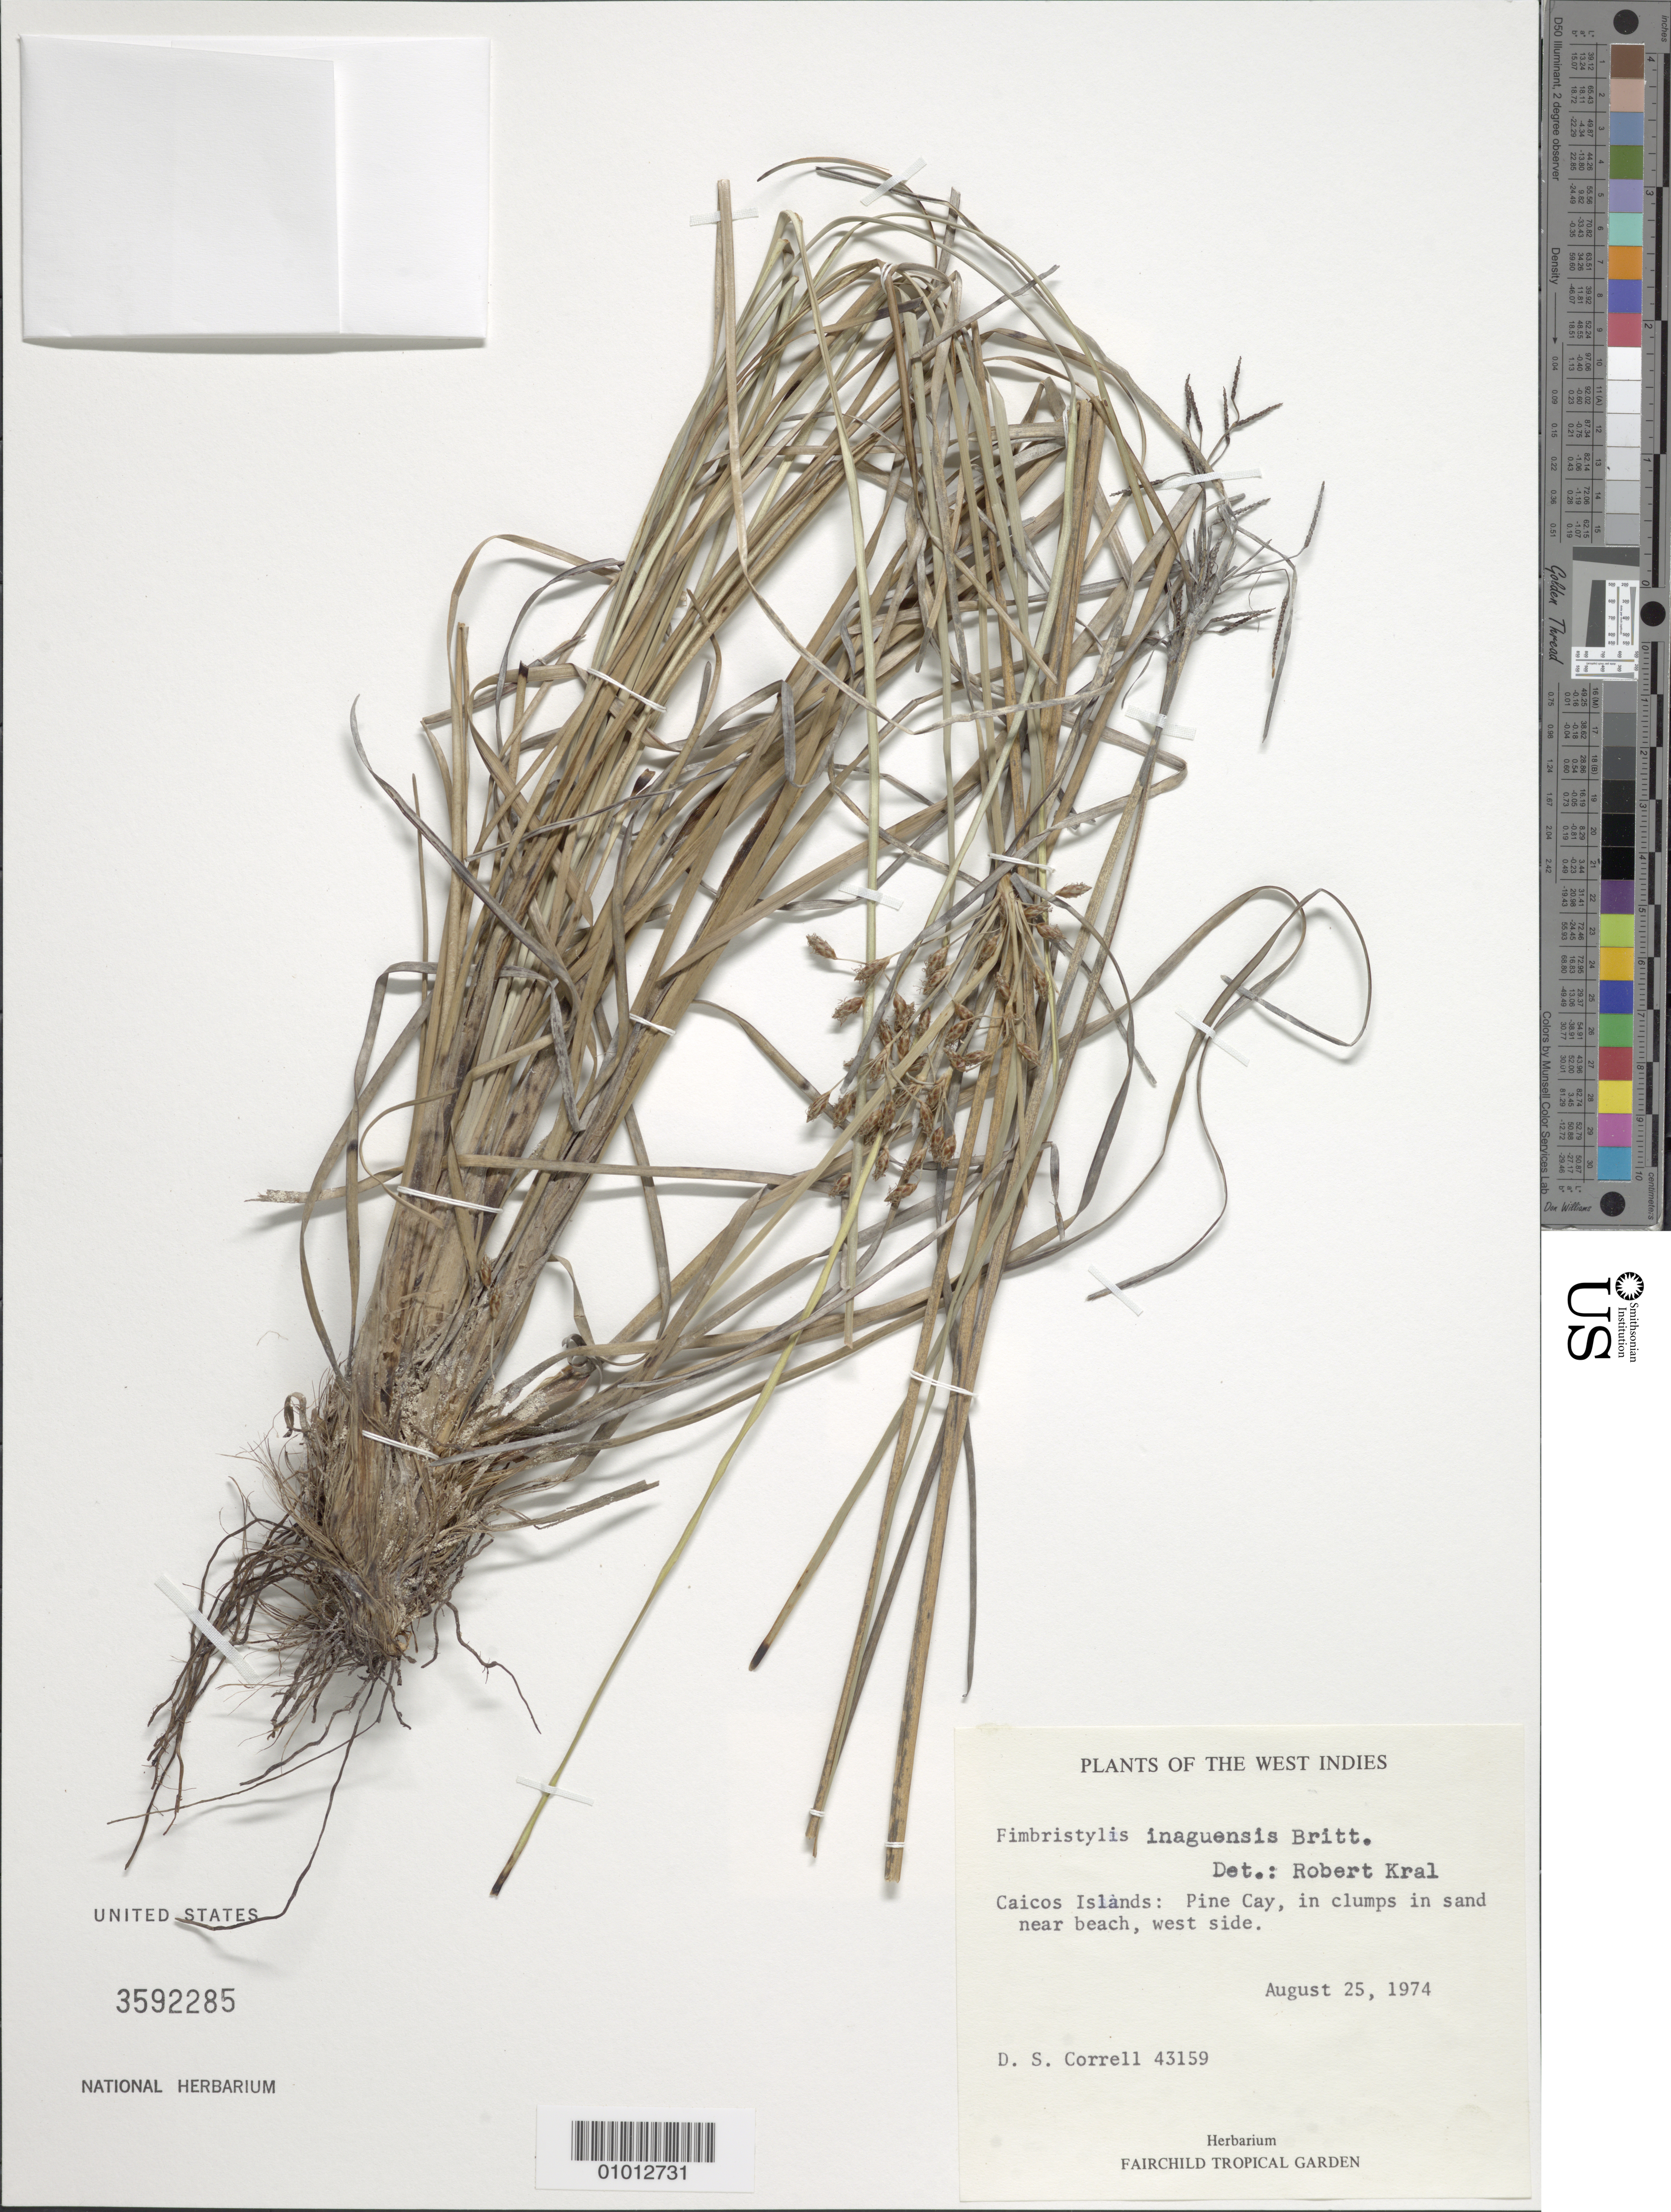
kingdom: Plantae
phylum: Tracheophyta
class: Liliopsida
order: Poales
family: Cyperaceae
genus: Fimbristylis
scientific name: Fimbristylis inaguensis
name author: Britton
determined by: Kral, Robert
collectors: D. S. Correll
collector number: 43159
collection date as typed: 25 Aug 1974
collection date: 1974-08-25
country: Turks and Caicos Islands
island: Pine Cay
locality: West side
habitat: In clumps in sand near beach, west side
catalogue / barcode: US 3592285